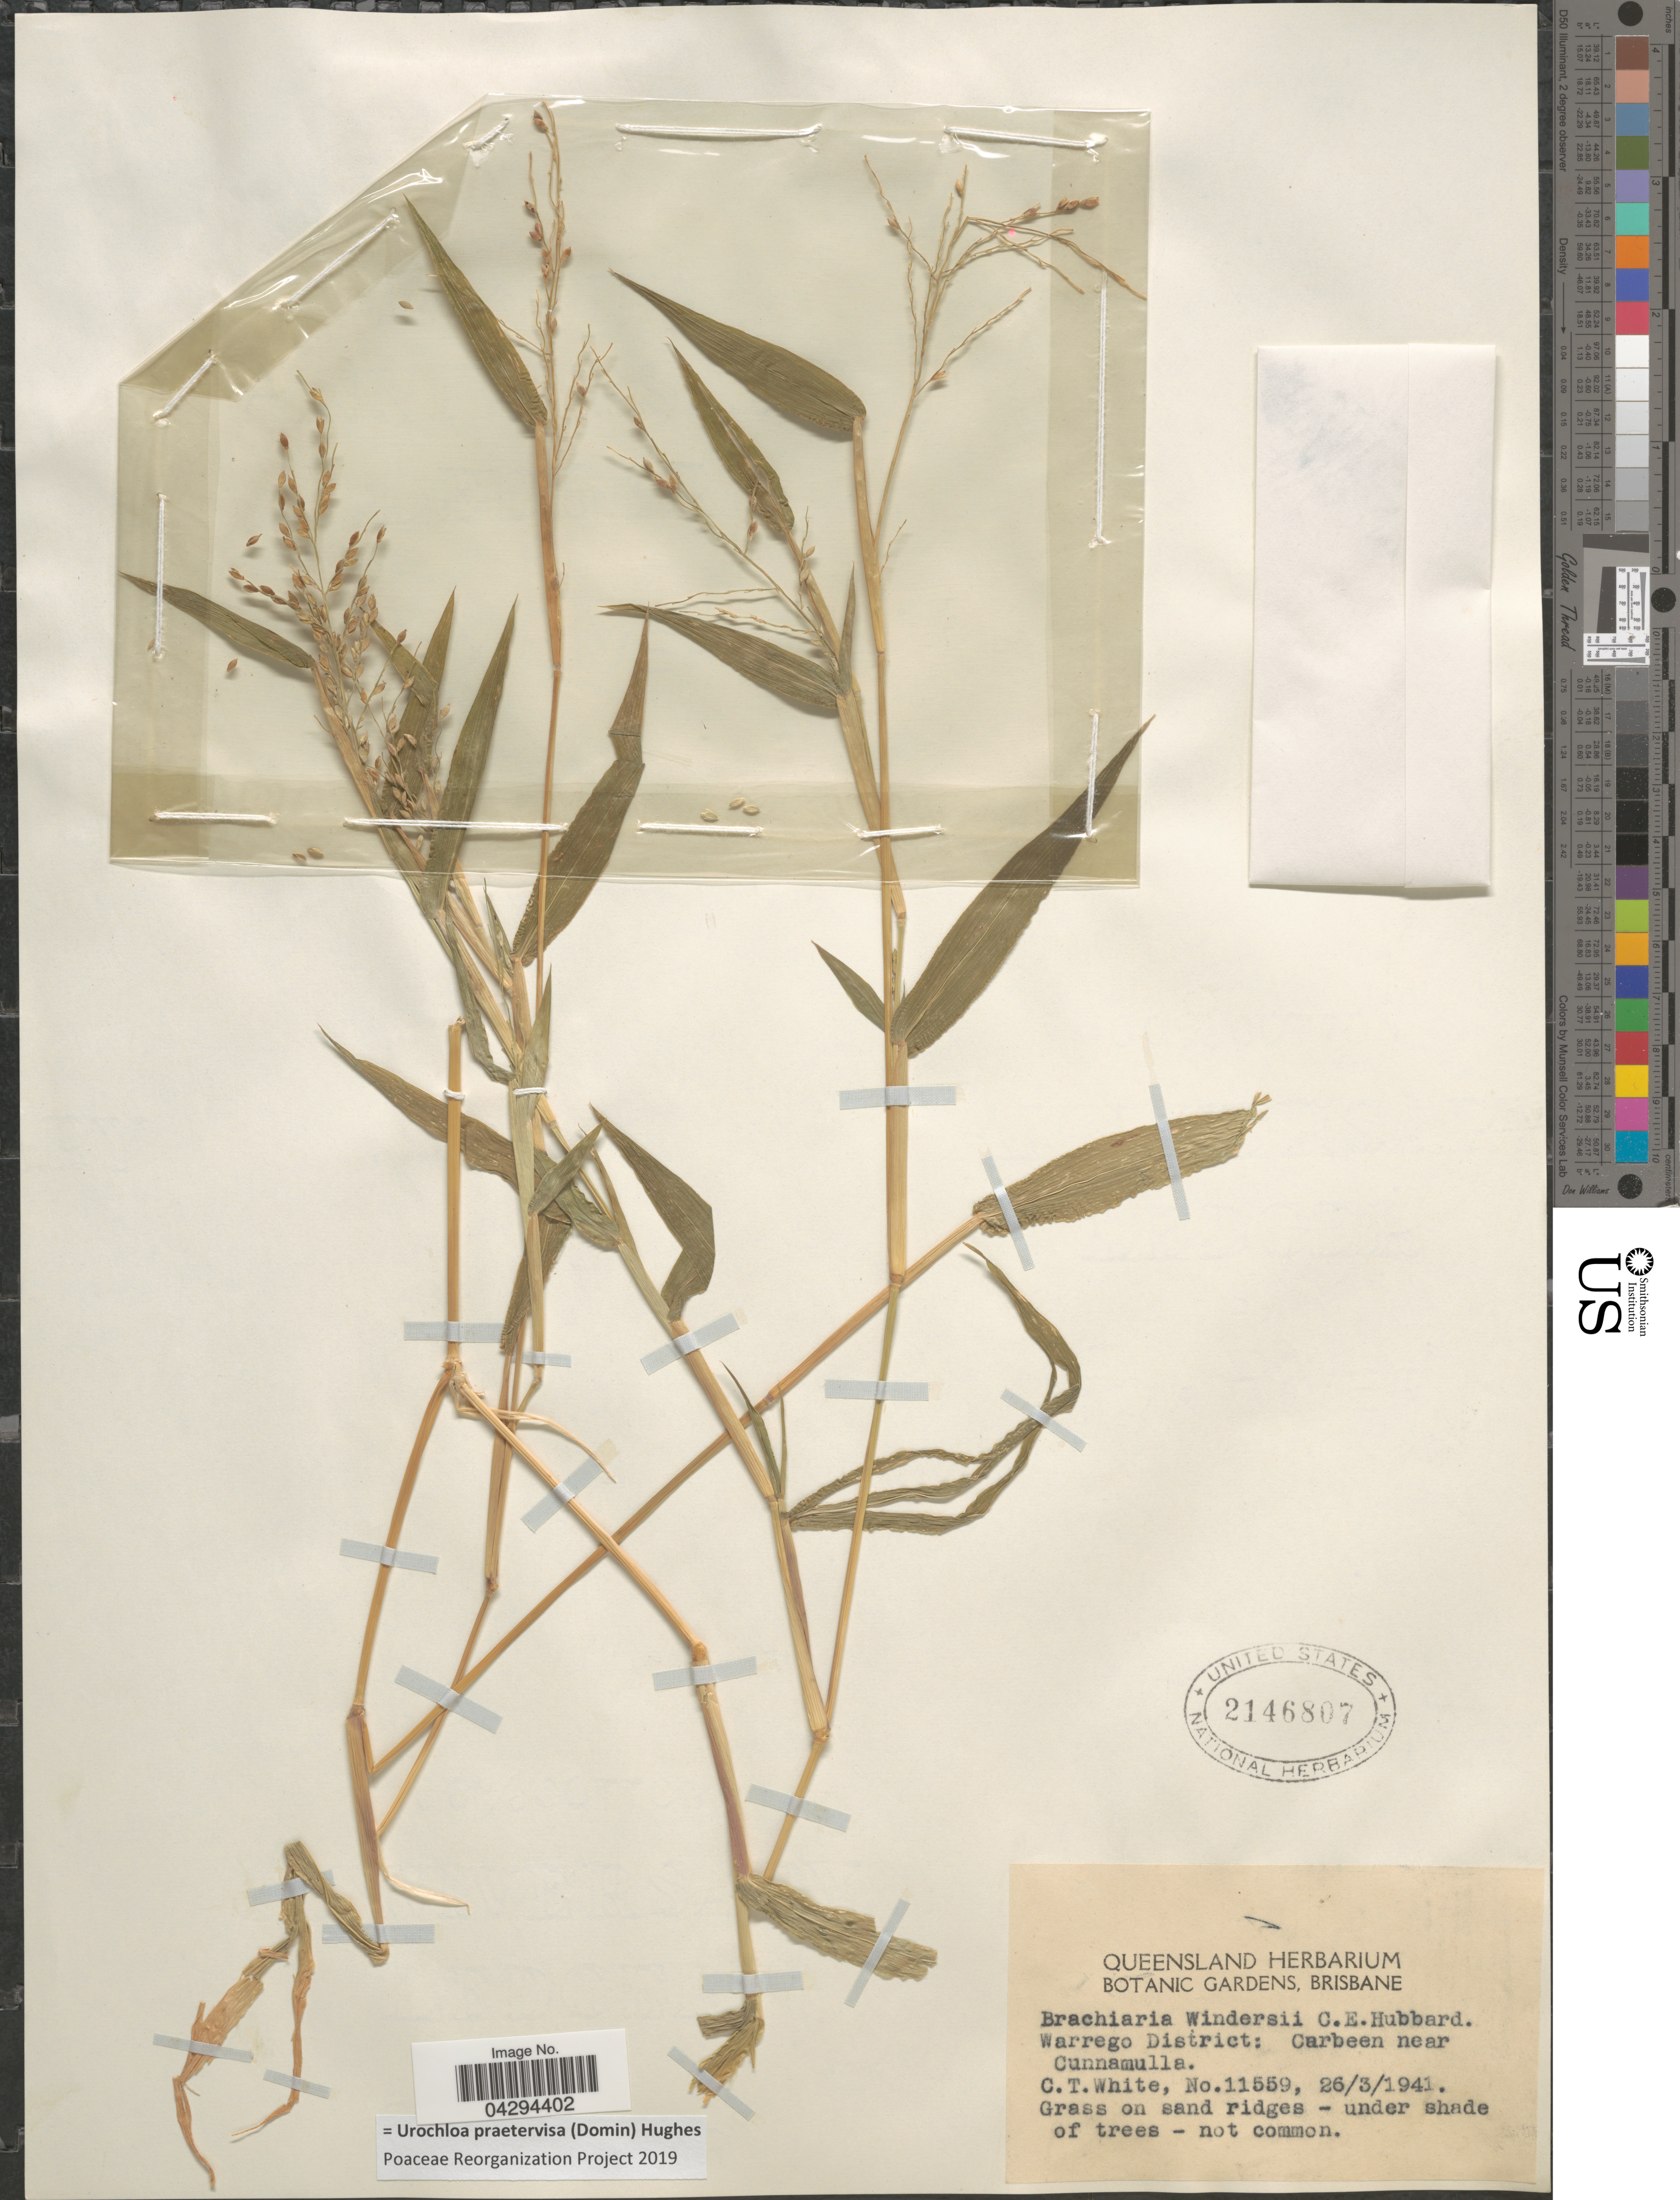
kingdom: Plantae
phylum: Tracheophyta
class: Liliopsida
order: Poales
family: Poaceae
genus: Urochloa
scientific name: Urochloa praetervisa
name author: (Domin) Hughes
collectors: C. T. White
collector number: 11559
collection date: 1941-03-26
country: Australia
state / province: Queensland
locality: Warrego District: Carbeen near Cunnamulla.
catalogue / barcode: US 2146807